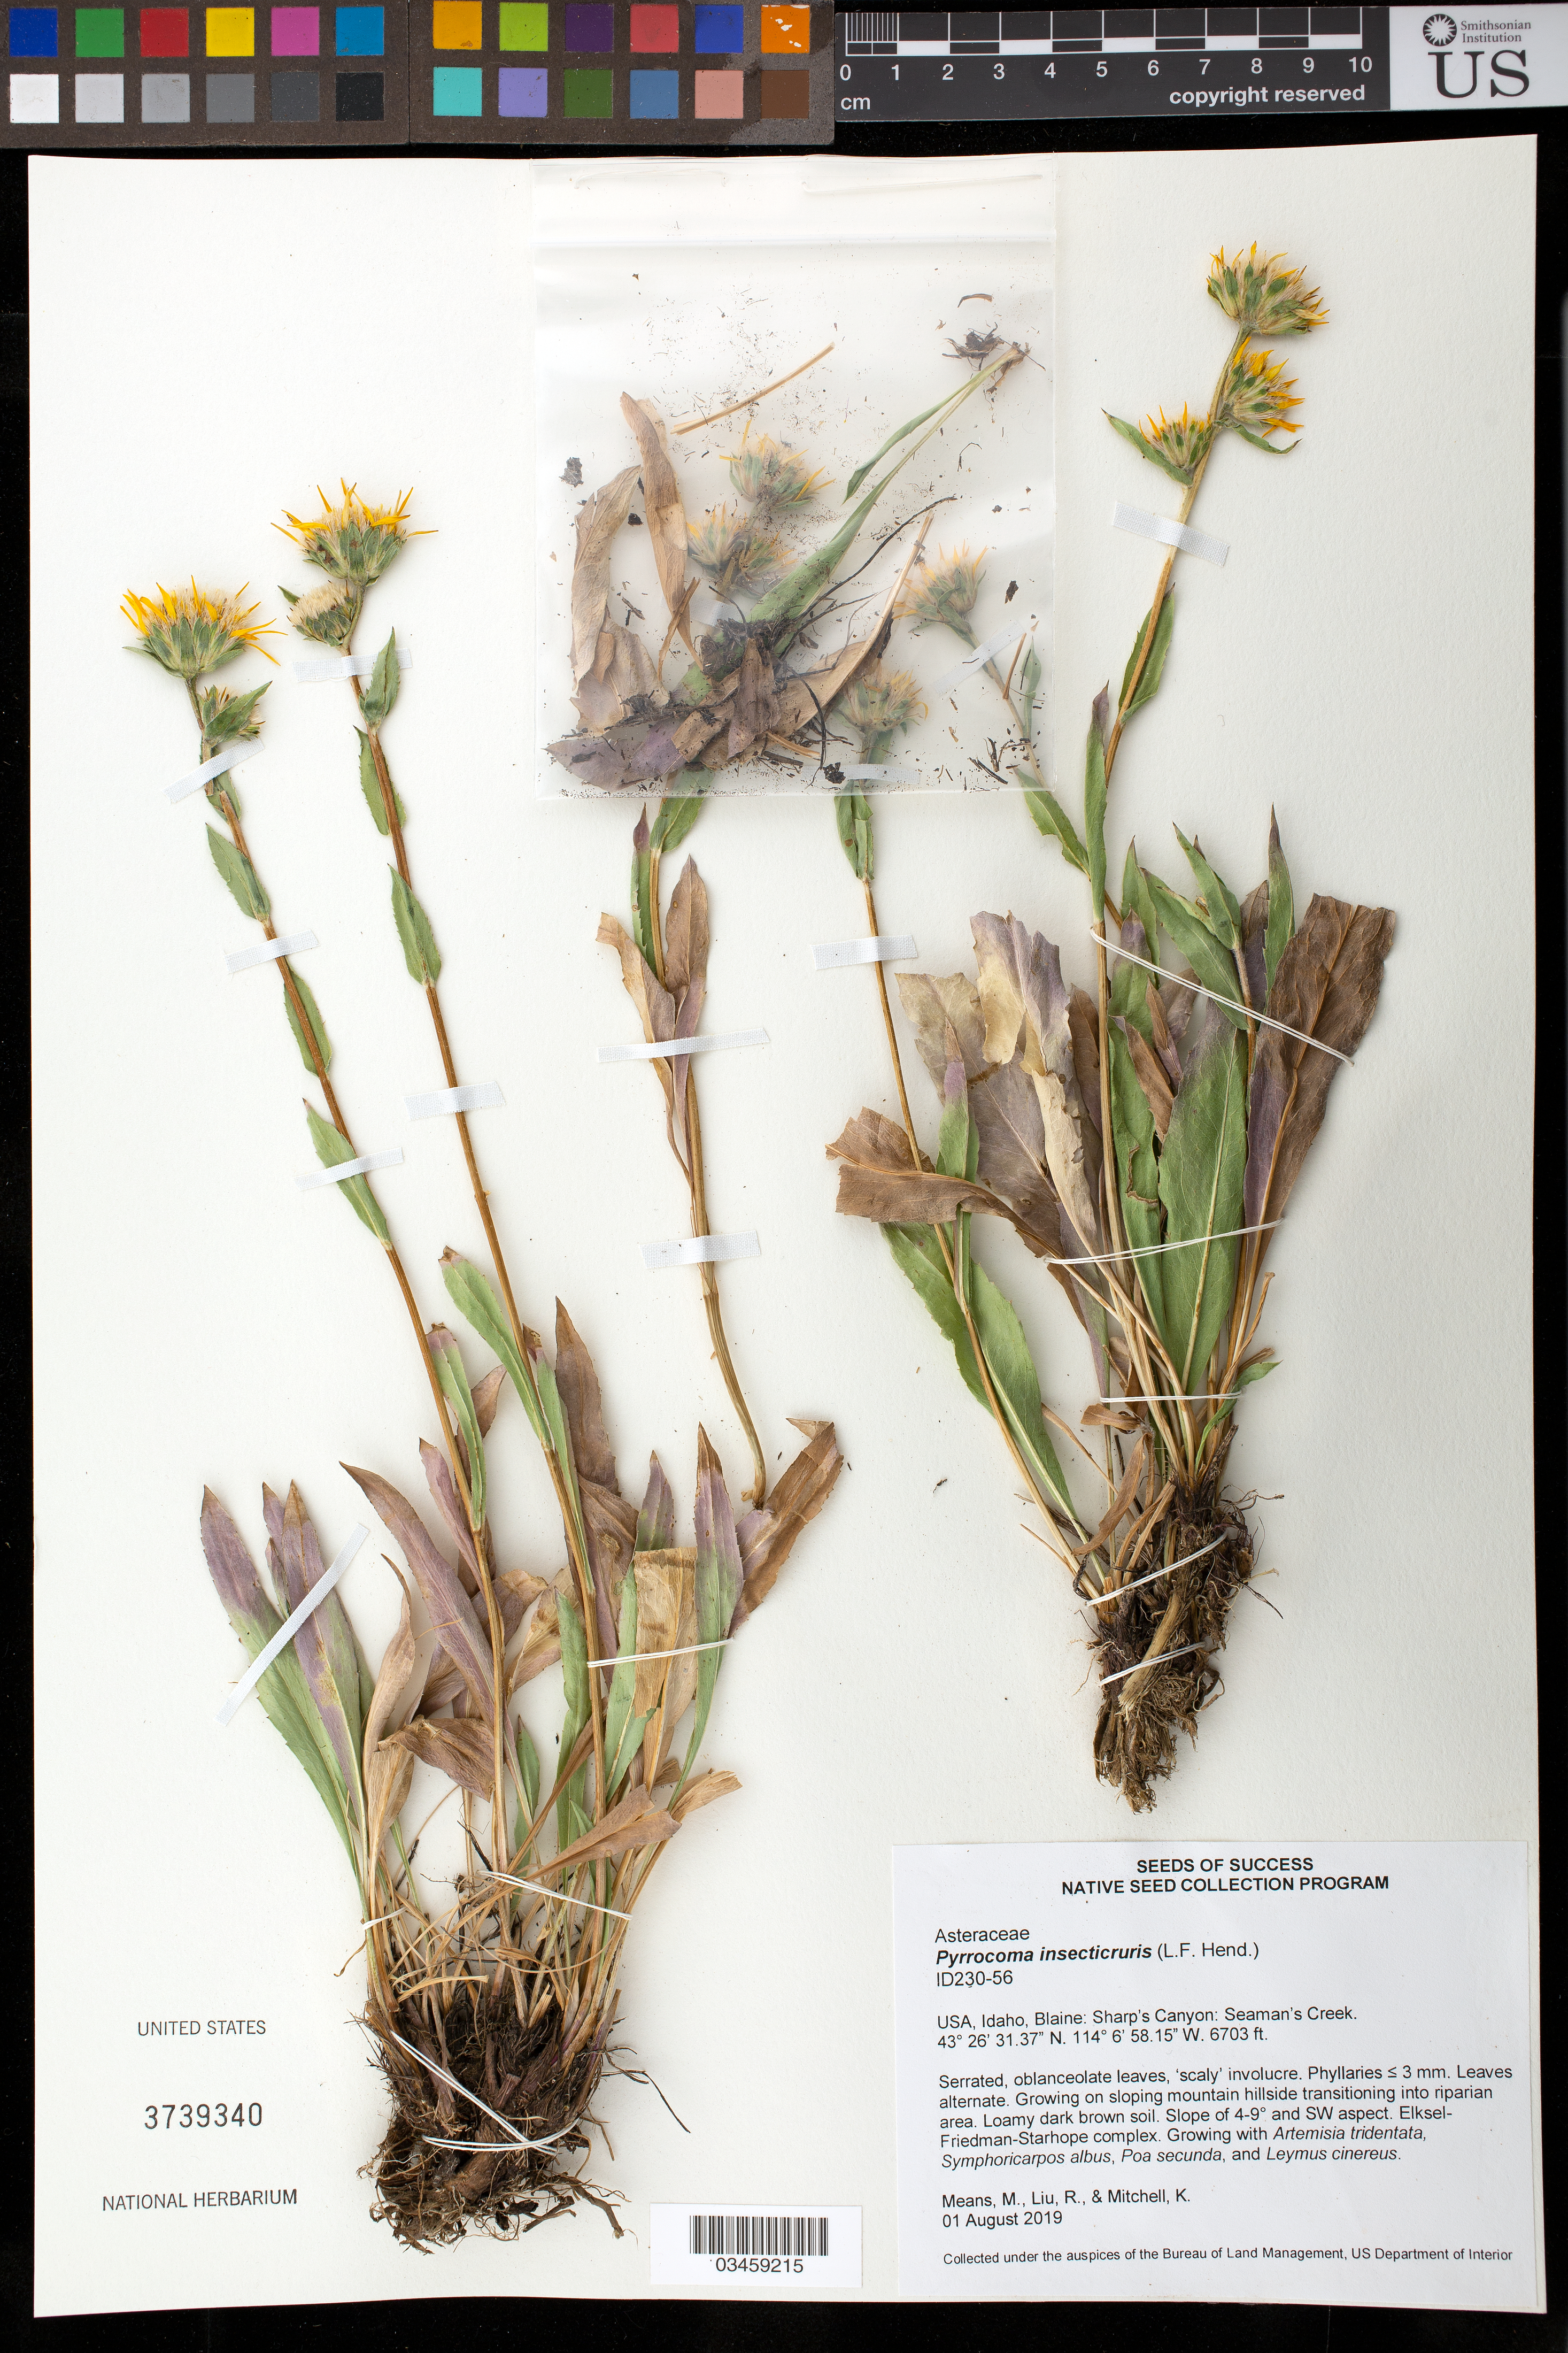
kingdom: Plantae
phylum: Tracheophyta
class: Magnoliopsida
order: Asterales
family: Asteraceae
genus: Pyrrocoma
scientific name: Pyrrocoma insecticruris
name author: (L.F. Hend.) A. Heller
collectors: M. Means, M. Liu & K. Mitchell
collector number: ID230-56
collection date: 2019-08-01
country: United States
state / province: Idaho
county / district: Blaine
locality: Sharp's Canyon, Seaman's Creek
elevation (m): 2043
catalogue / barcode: US 3739340